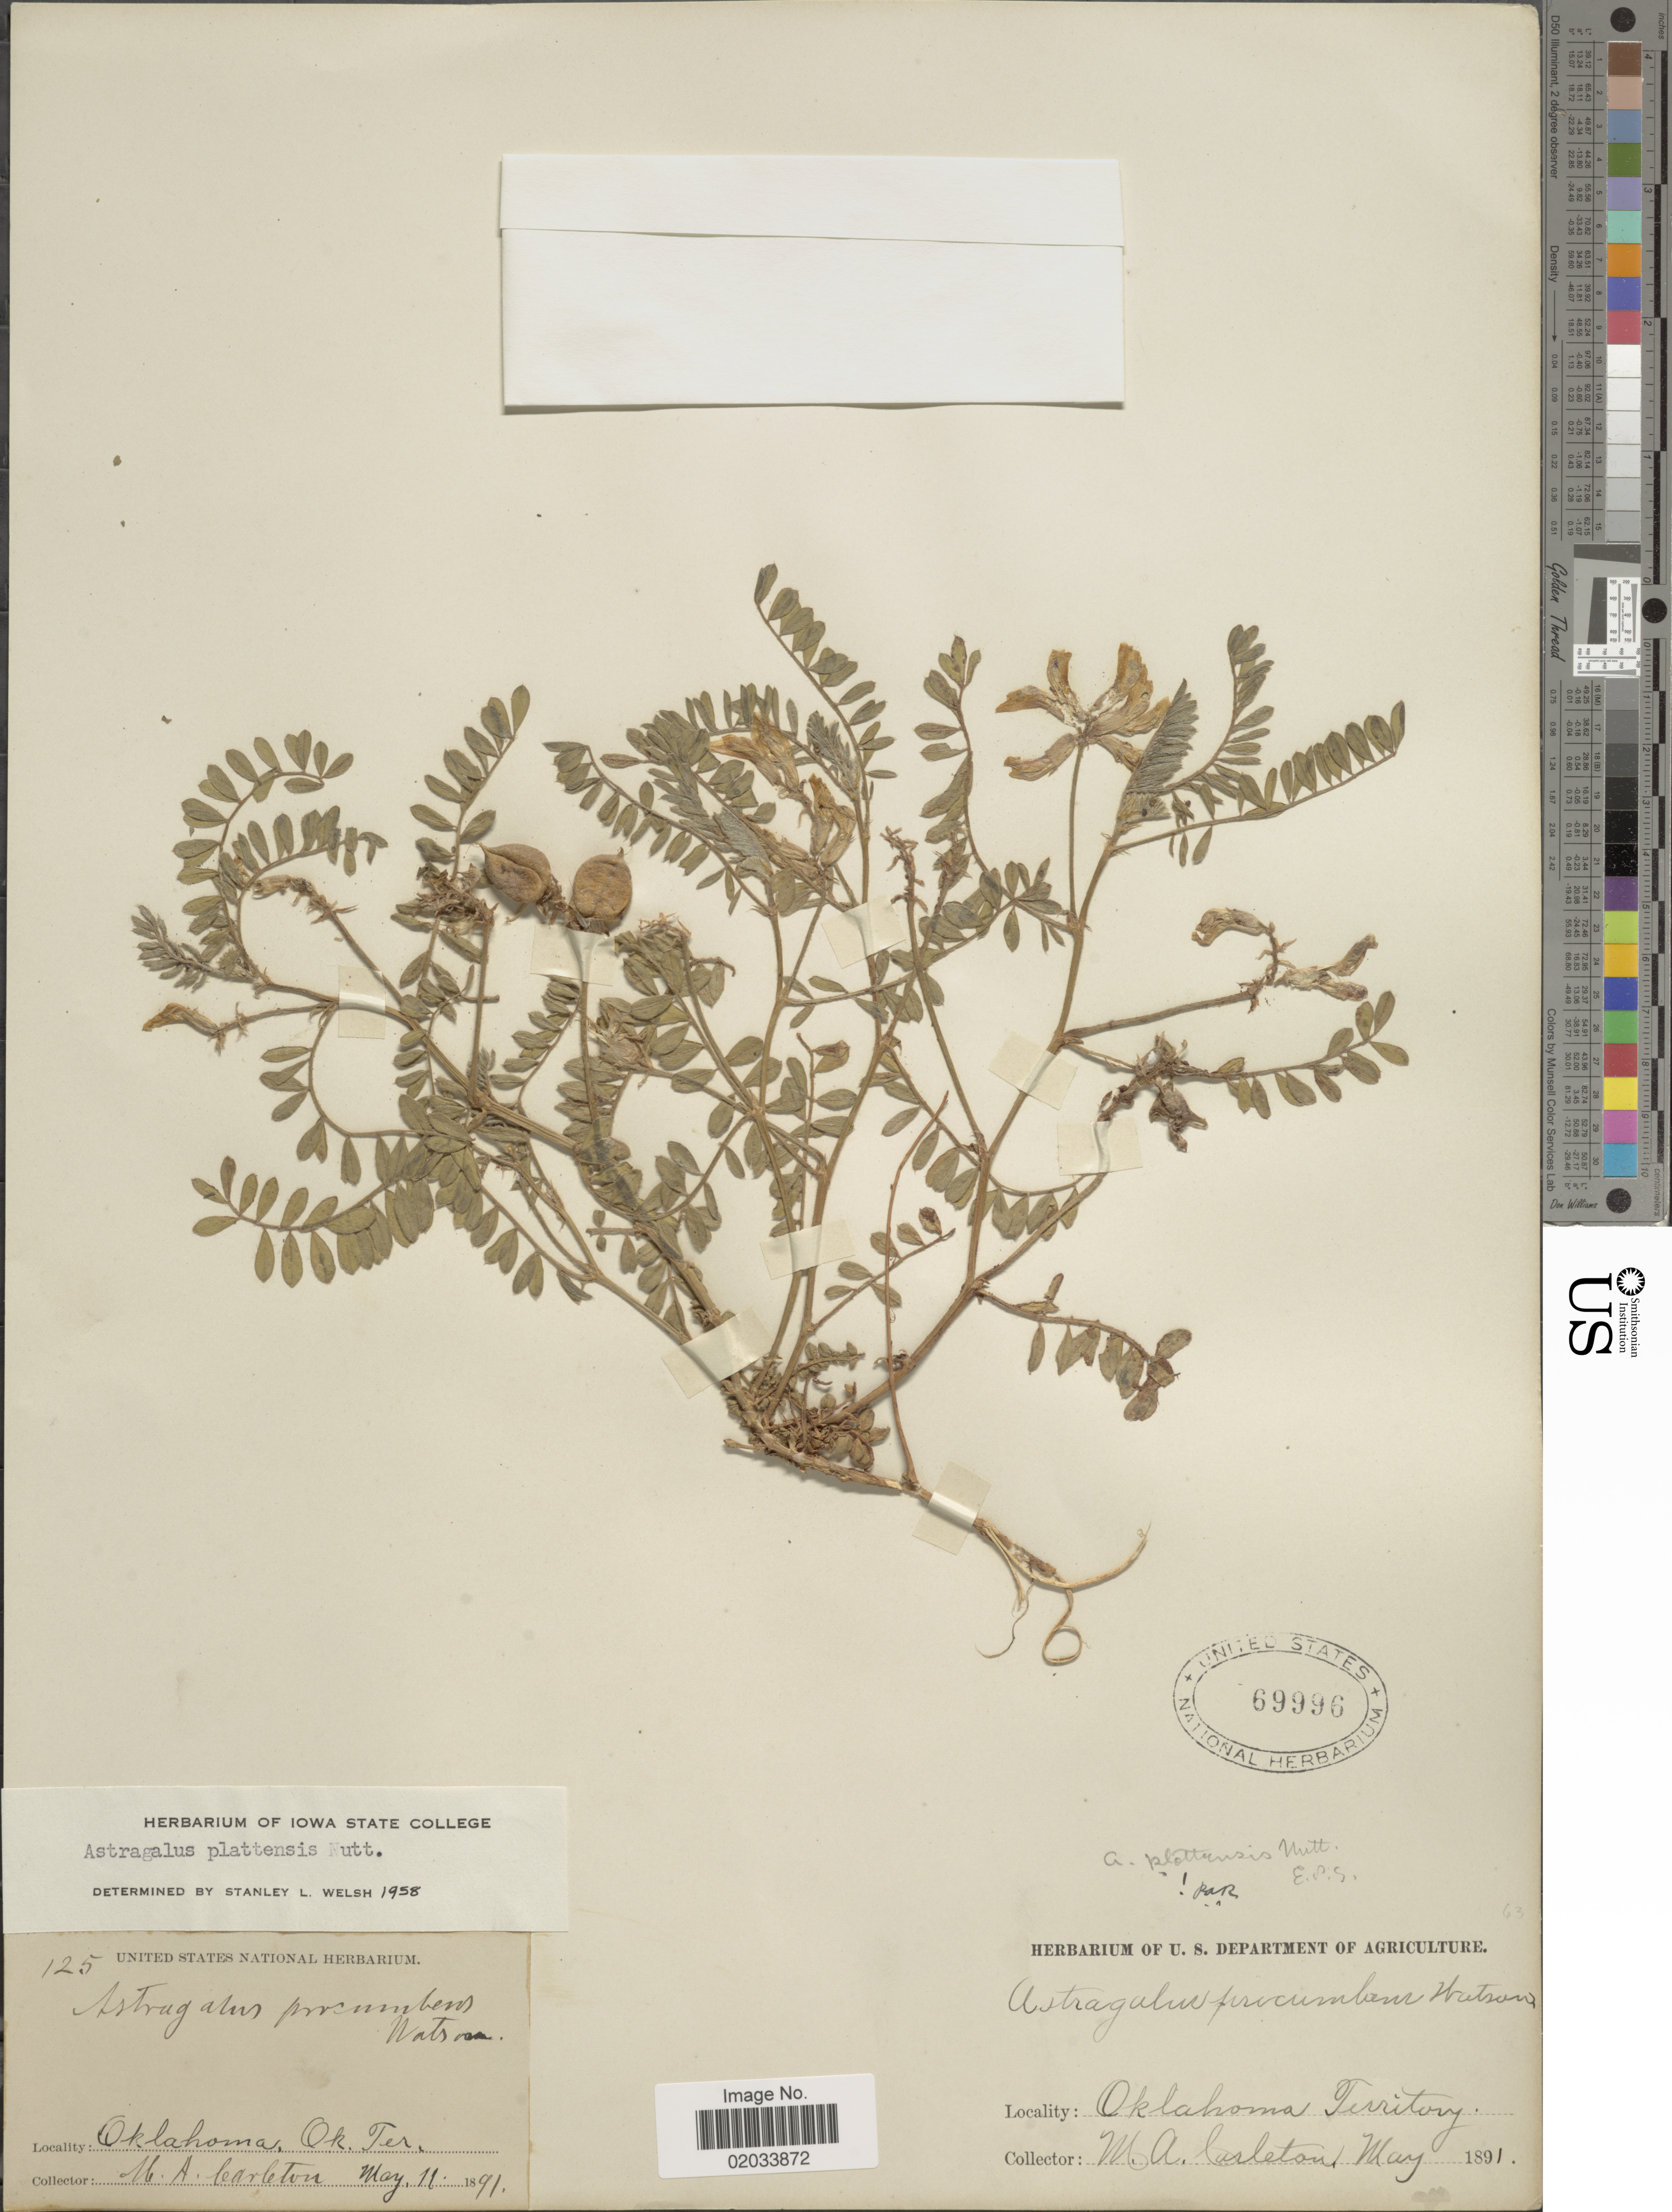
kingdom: Plantae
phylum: Tracheophyta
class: Magnoliopsida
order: Fabales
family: Fabaceae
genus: Astragalus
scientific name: Astragalus plattensis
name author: Nutt. ex Torr. & A. Gray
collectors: M. A. Carleton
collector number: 125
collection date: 1891-05-11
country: United States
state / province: Oklahoma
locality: Oklahoma Territory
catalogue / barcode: US 69996